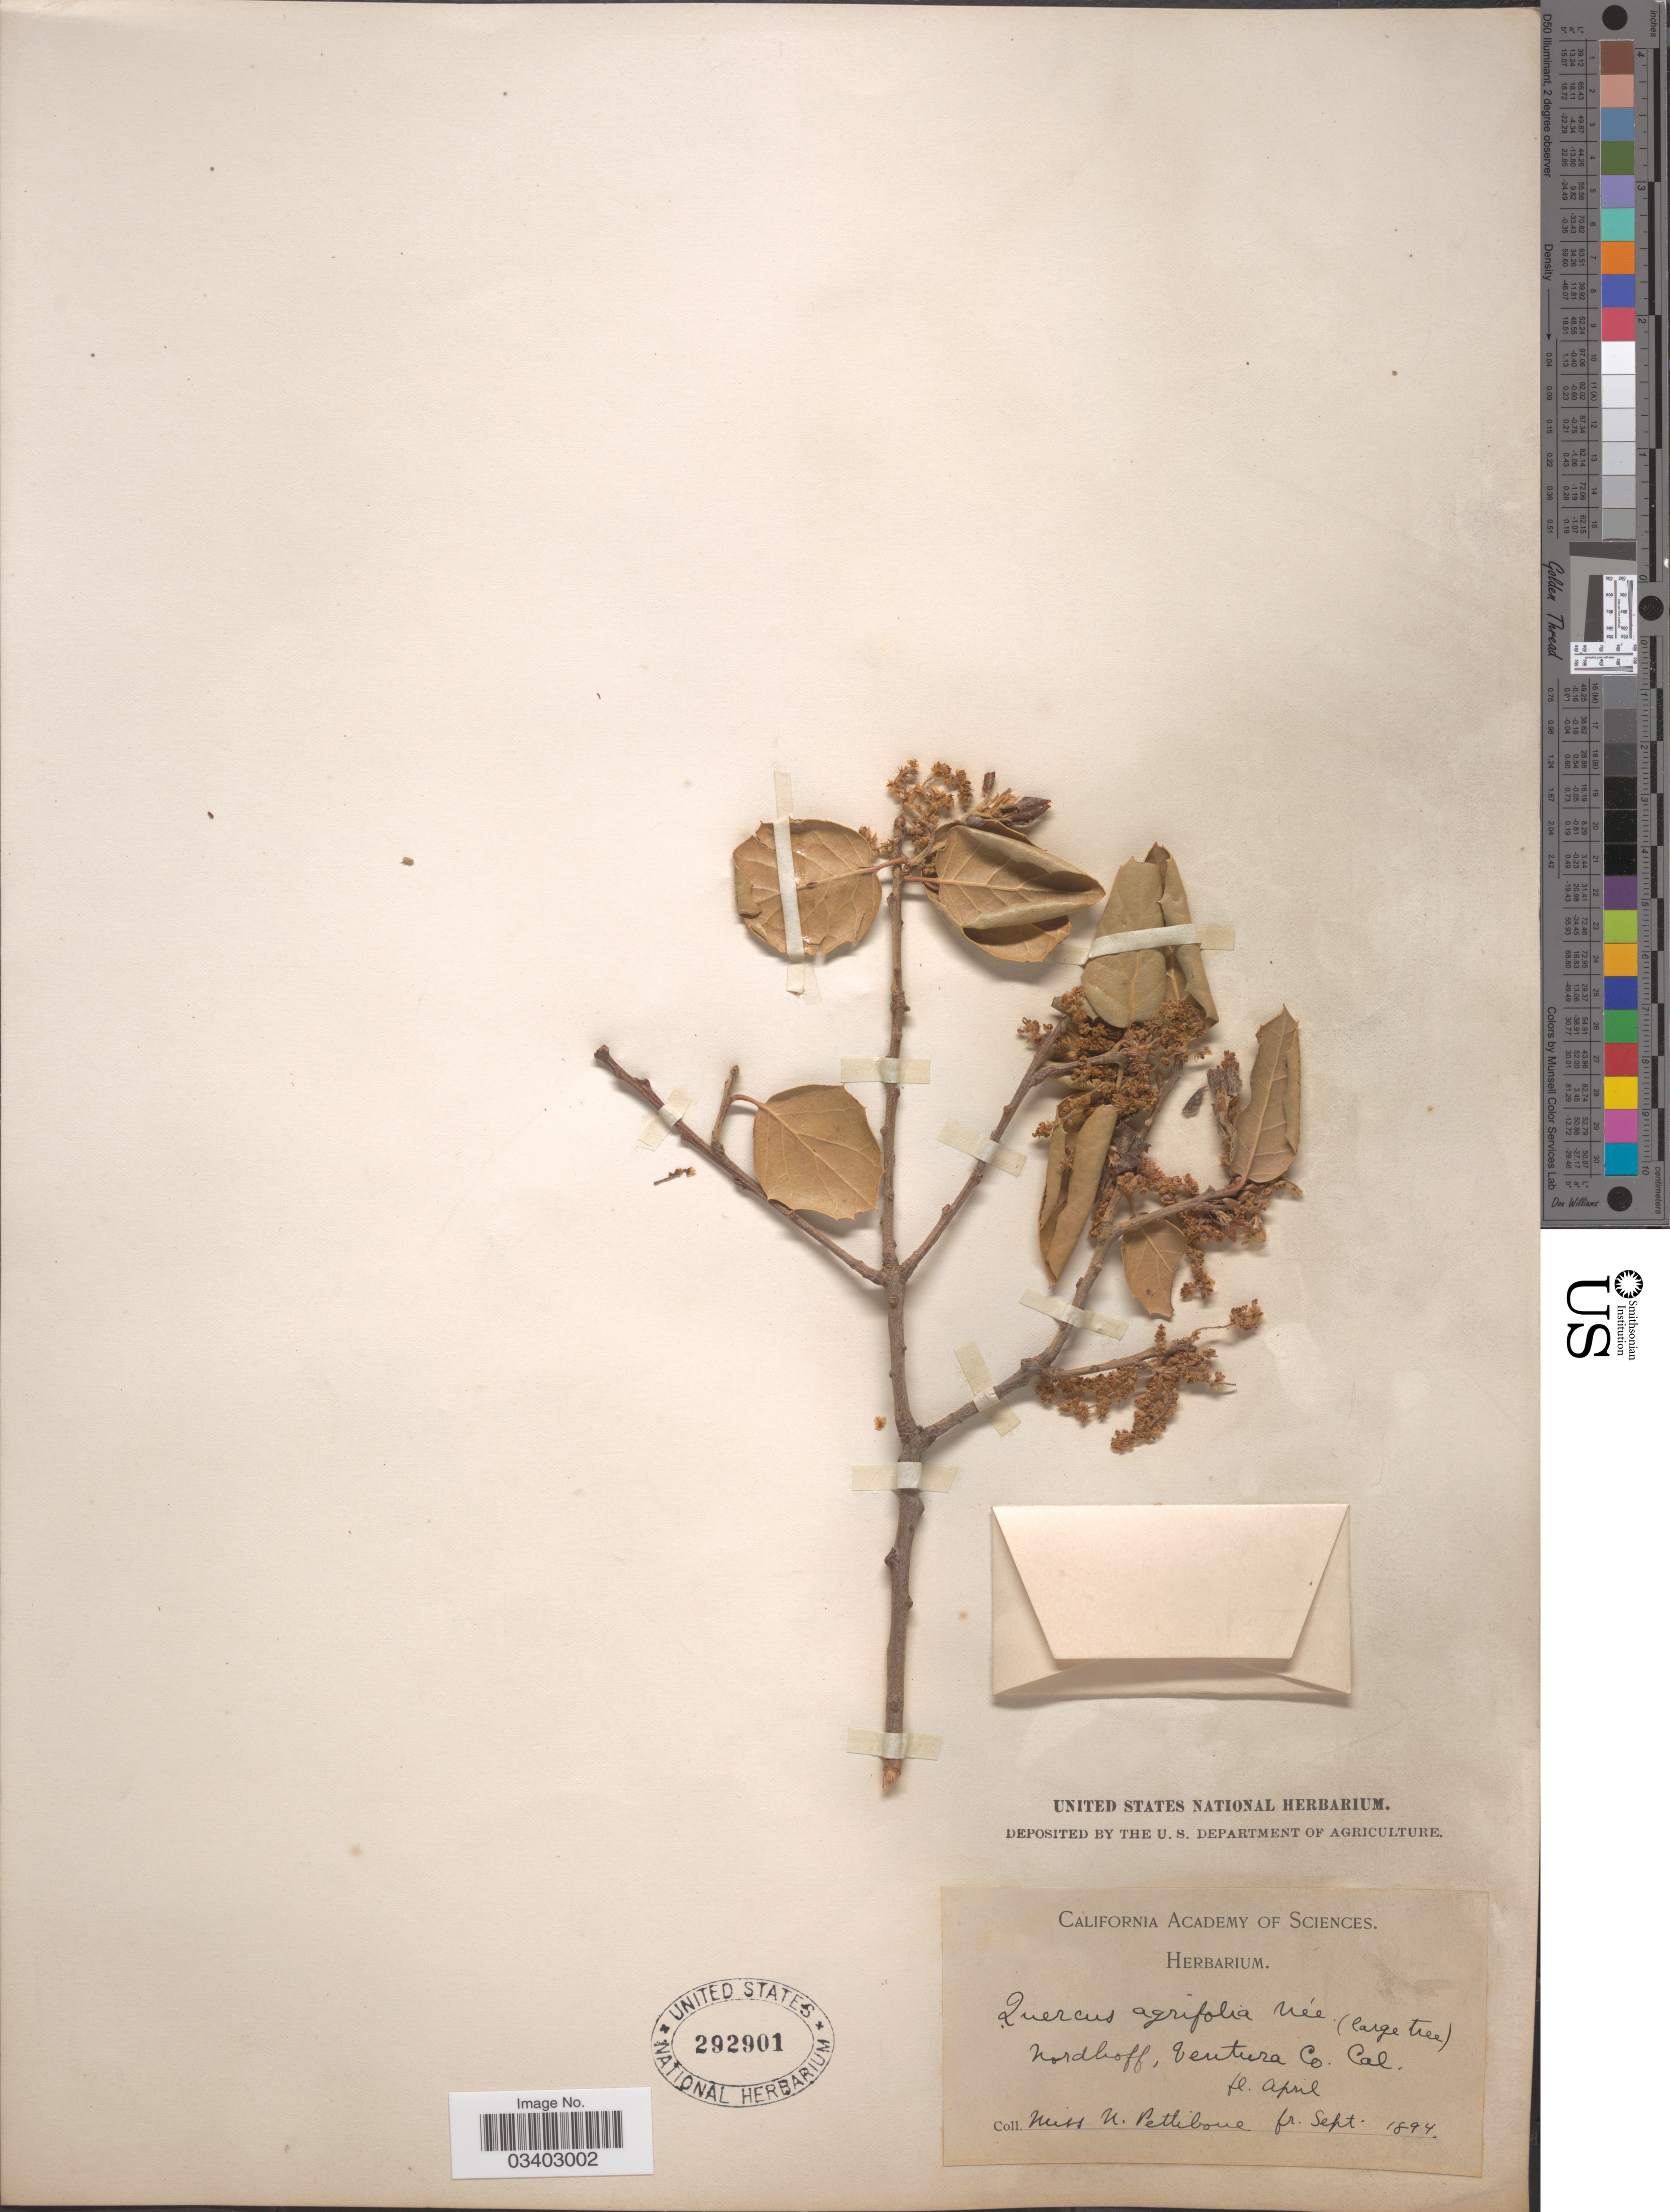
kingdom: Plantae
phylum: Tracheophyta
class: Magnoliopsida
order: Fagales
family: Fagaceae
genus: Quercus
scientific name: Quercus agrifolia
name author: Née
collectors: N. Pettibone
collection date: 1894-04/1894-09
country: United States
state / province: California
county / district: Ventura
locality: Nordhoff, Ventura Co.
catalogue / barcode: US 292901